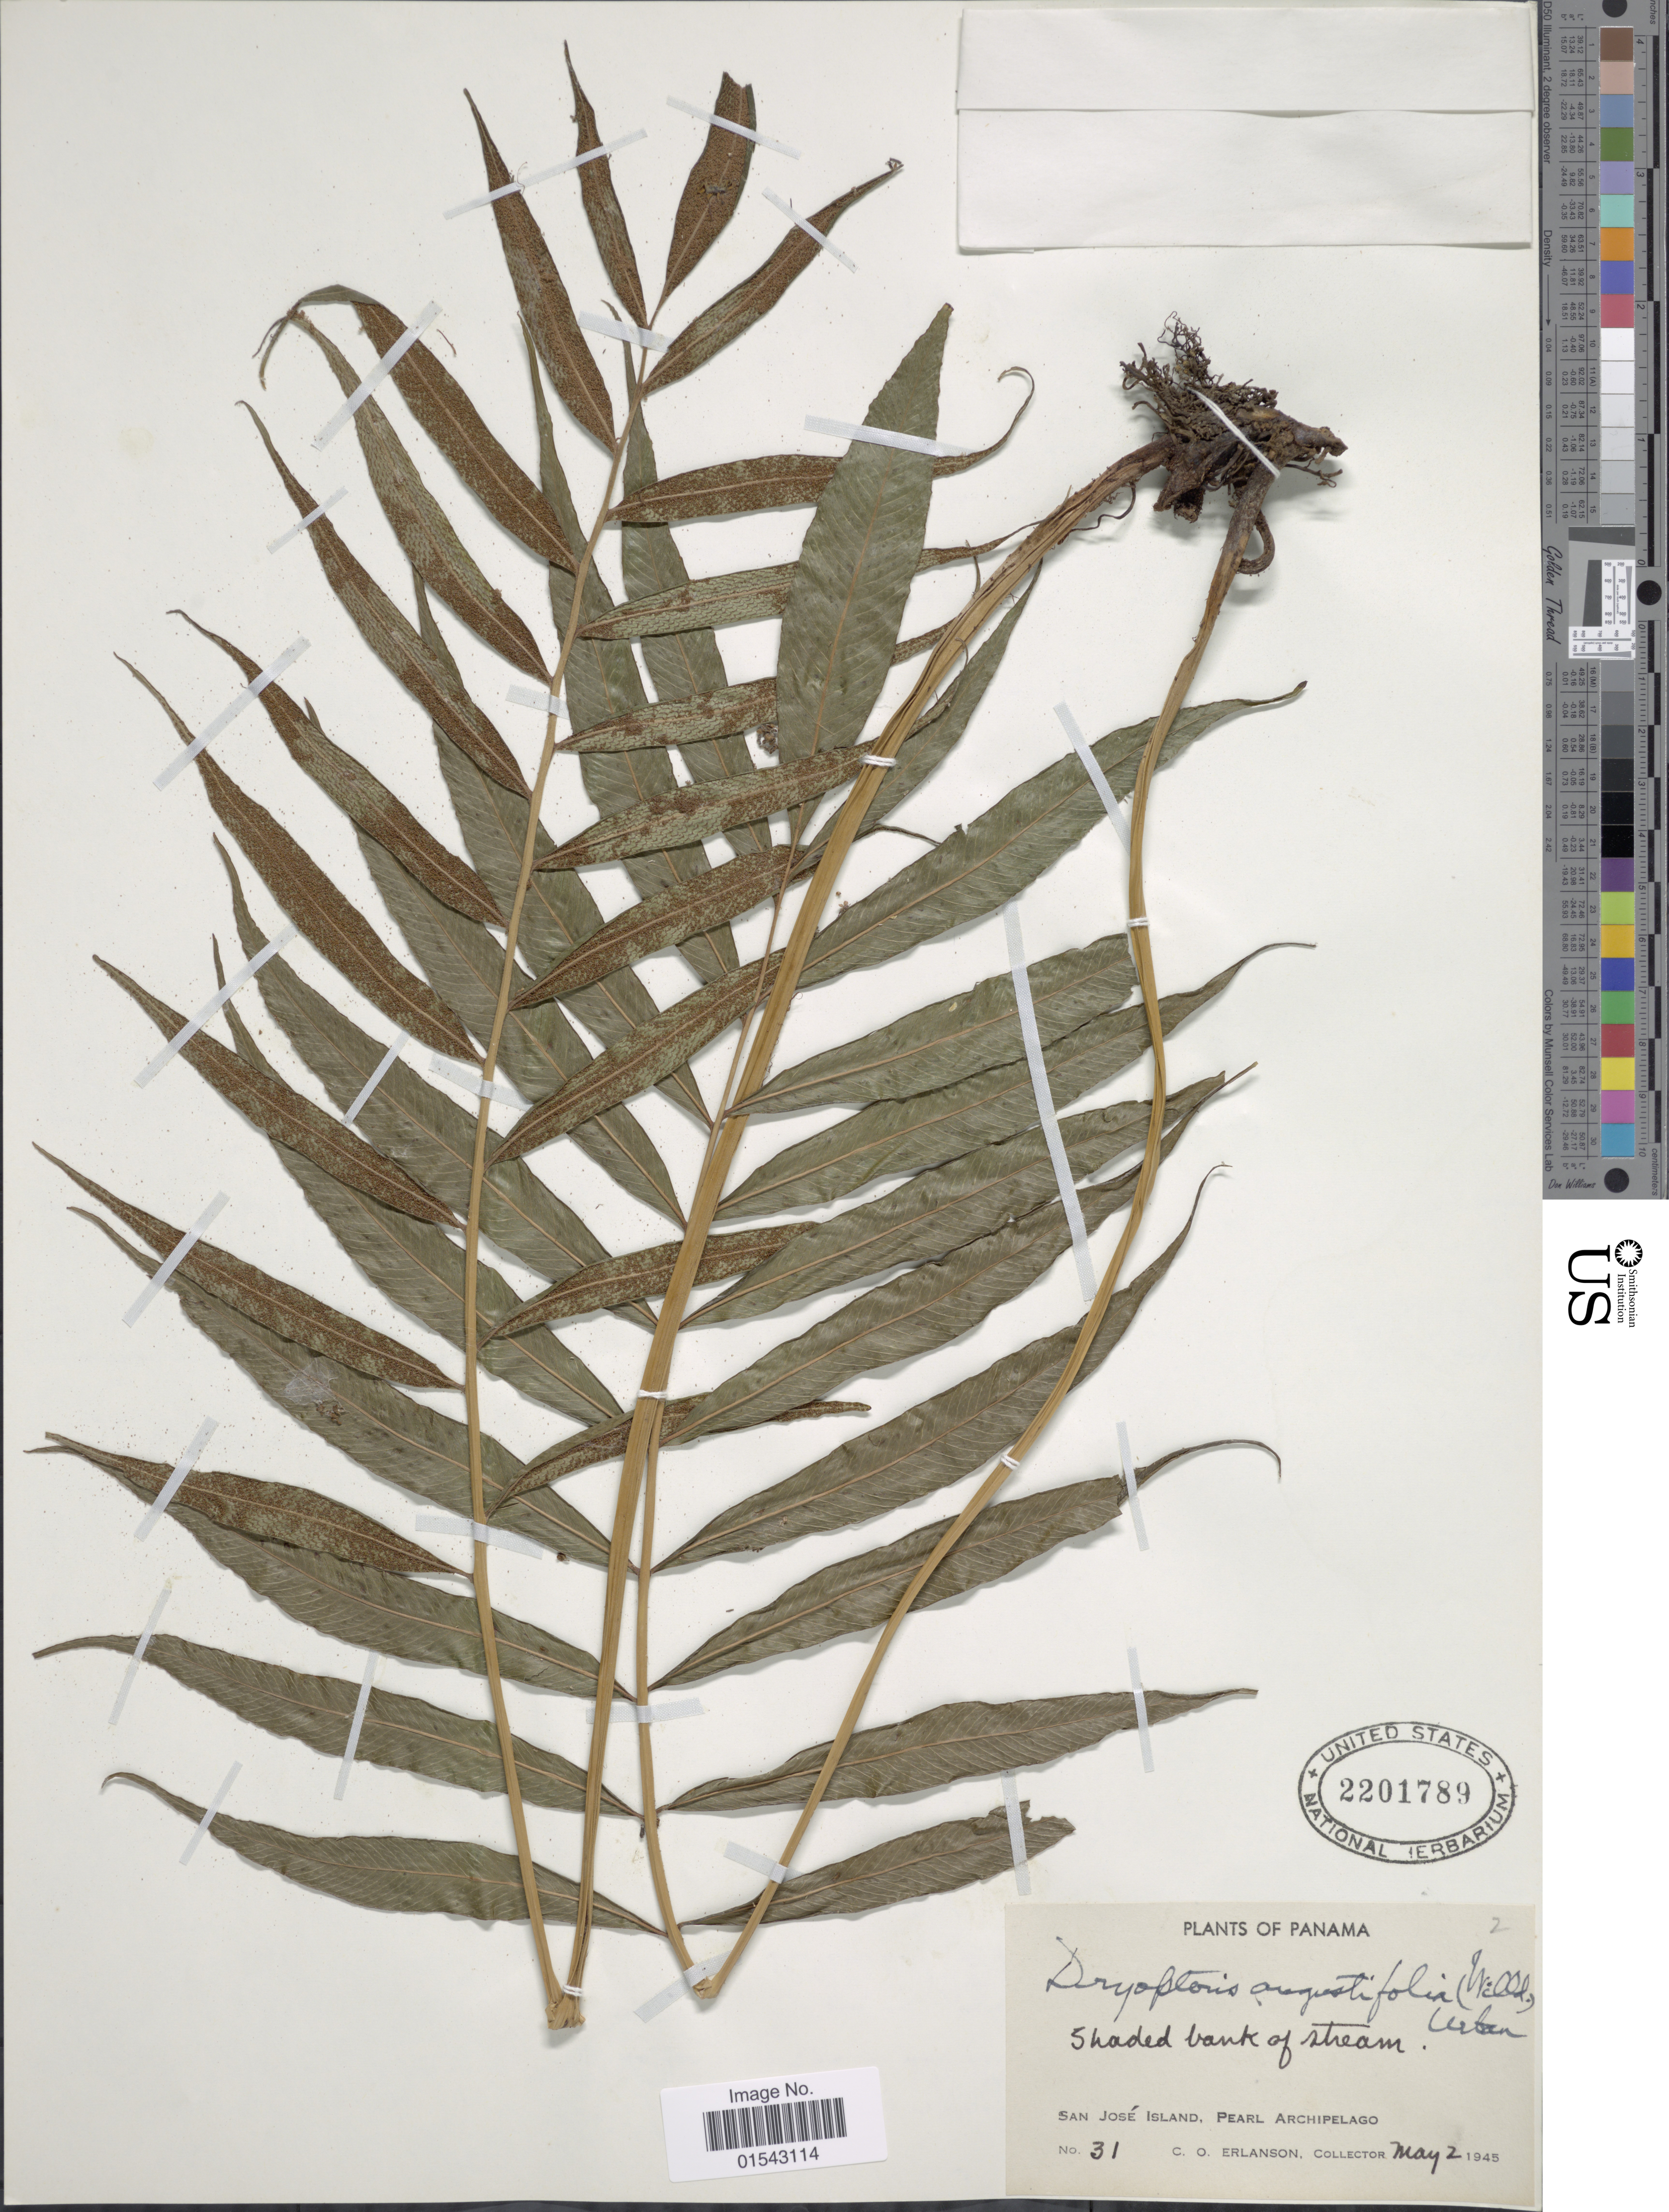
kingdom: Plantae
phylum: Tracheophyta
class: Polypodiopsida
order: Polypodiales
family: Thelypteridaceae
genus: Meniscium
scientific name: Meniscium angustifolium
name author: Willd.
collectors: C. O. Erlanson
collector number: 31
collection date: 1945-05-02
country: Panama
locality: Panama, San Jose Island, Pearl Archipelago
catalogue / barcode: US 2201789